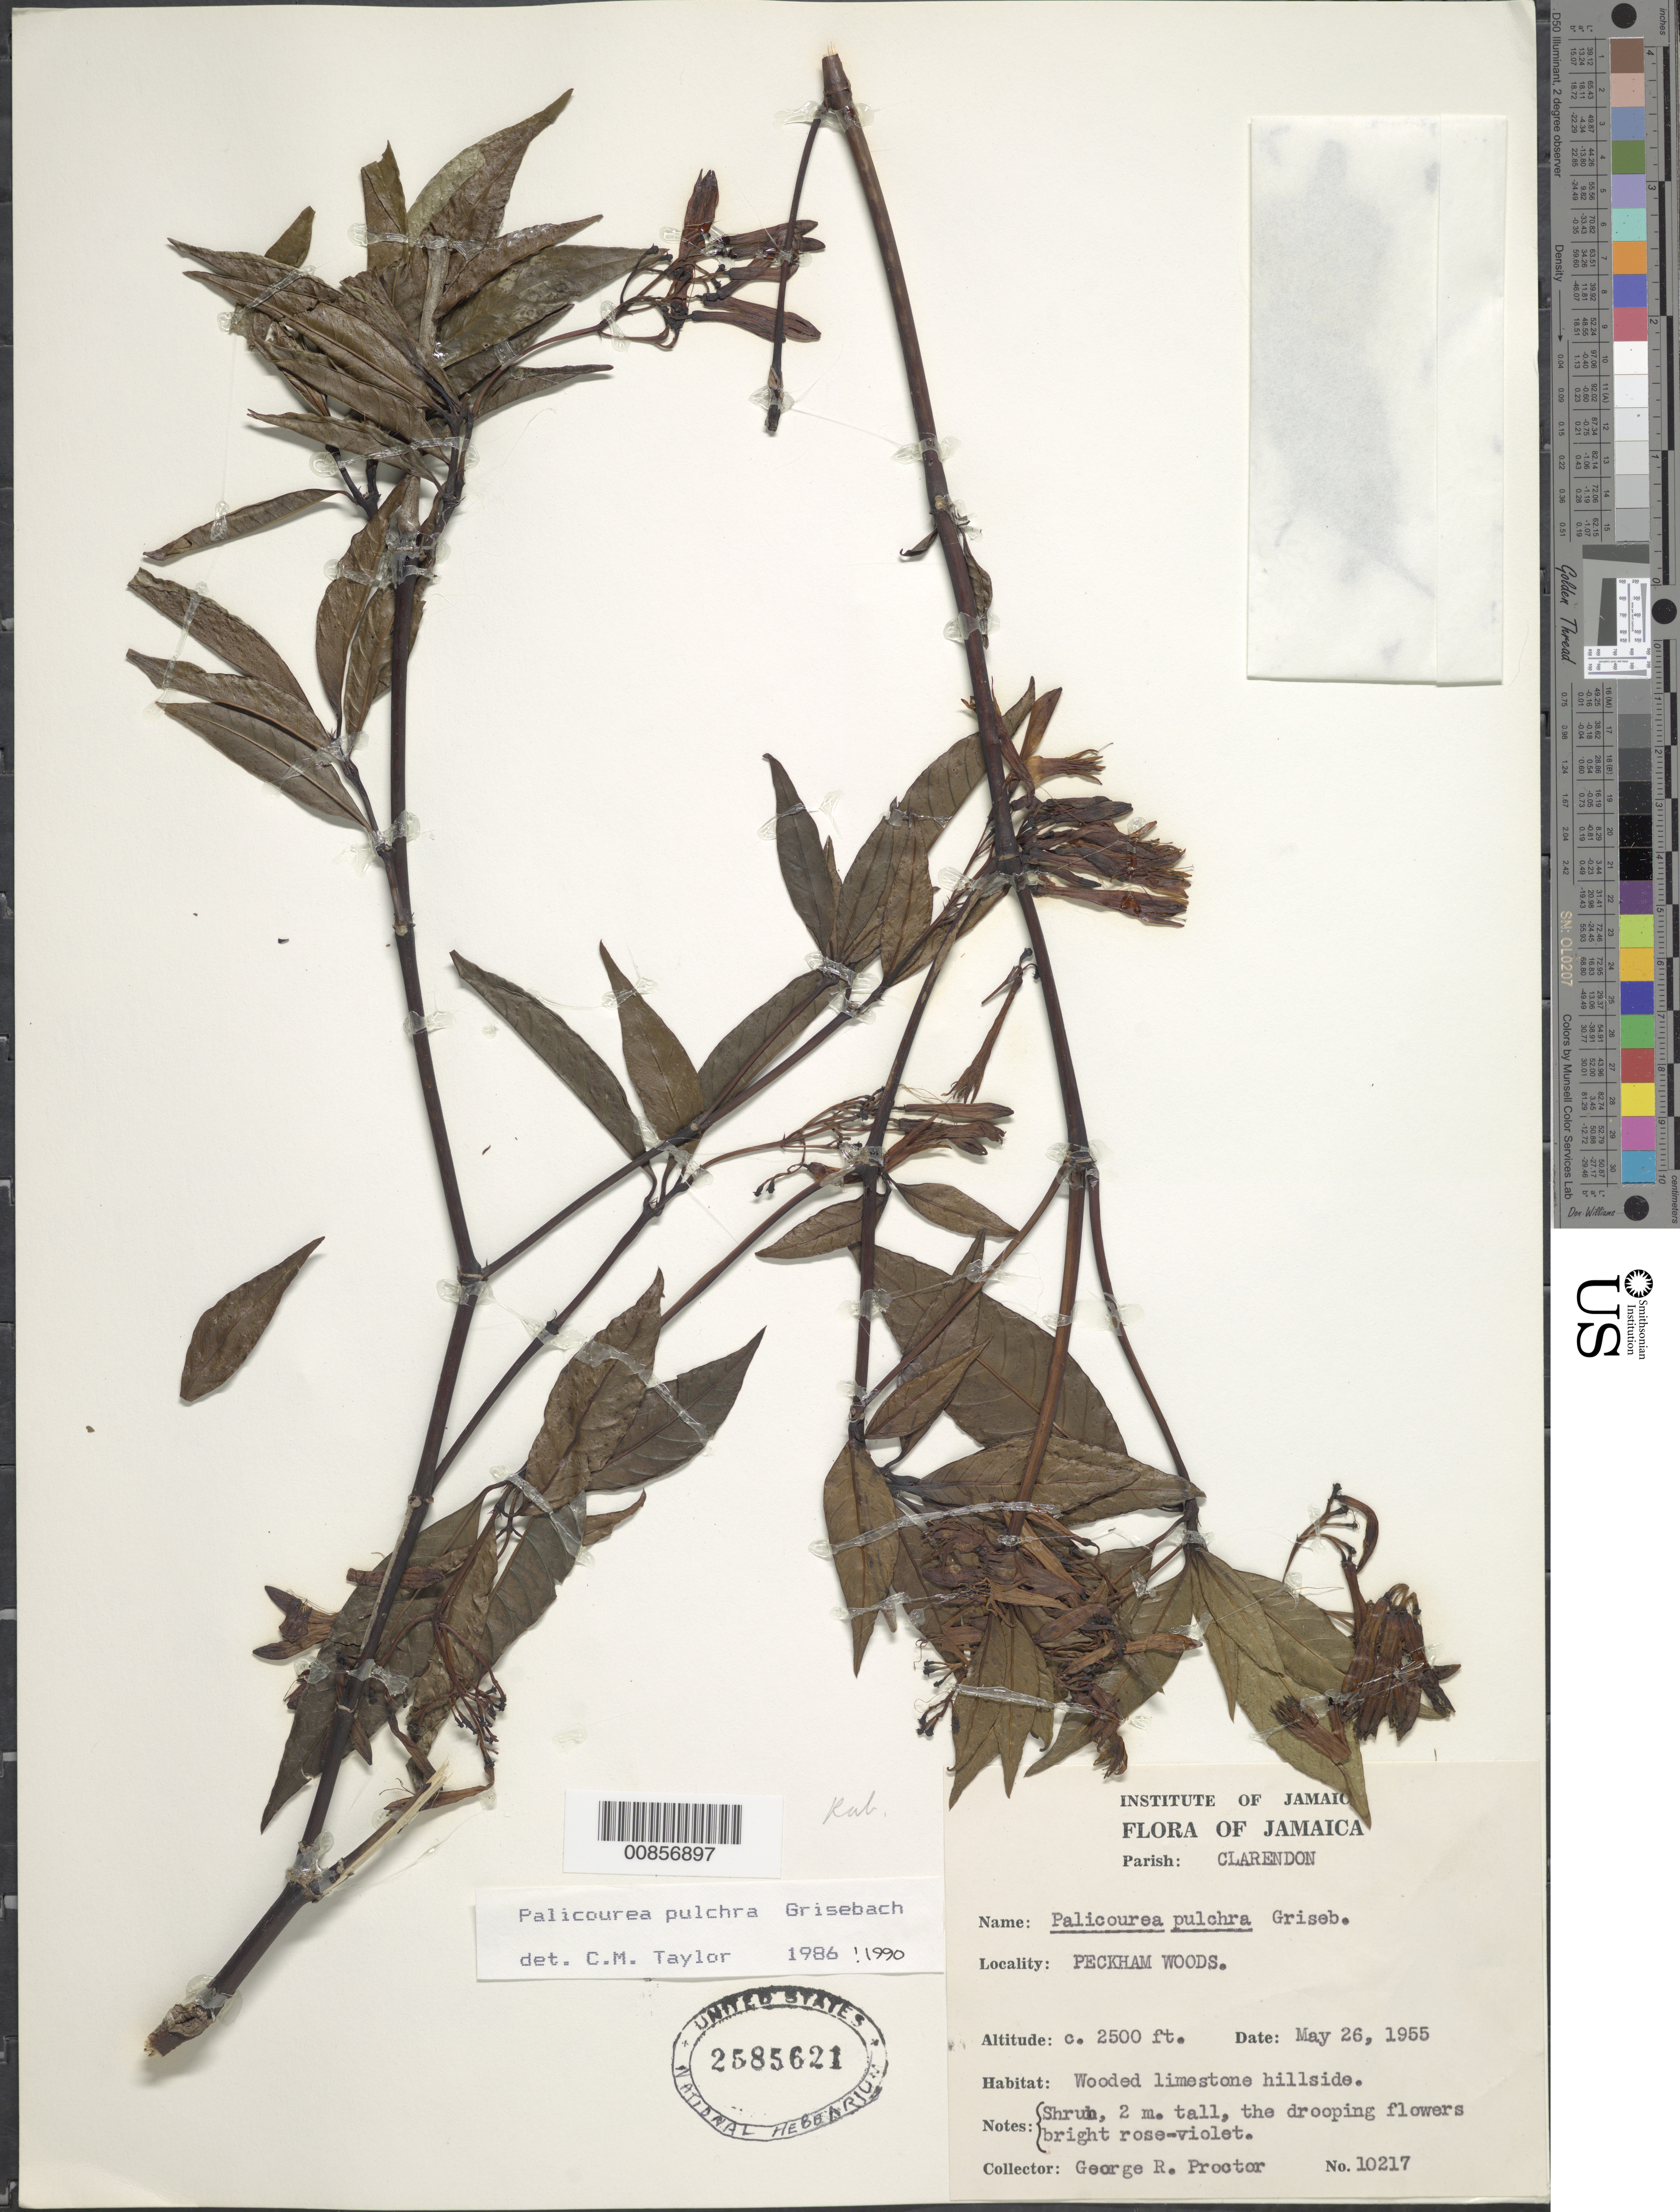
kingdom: Plantae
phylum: Tracheophyta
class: Magnoliopsida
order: Gentianales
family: Rubiaceae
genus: Palicourea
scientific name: Palicourea pulchra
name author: Griseb.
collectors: G. R. Proctor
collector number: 10217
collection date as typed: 26 May 1955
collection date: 1955-05-26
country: Jamaica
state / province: Clarendon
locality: Peckham Woods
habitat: Wooded limestone hillside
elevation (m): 762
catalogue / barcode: US 2585621